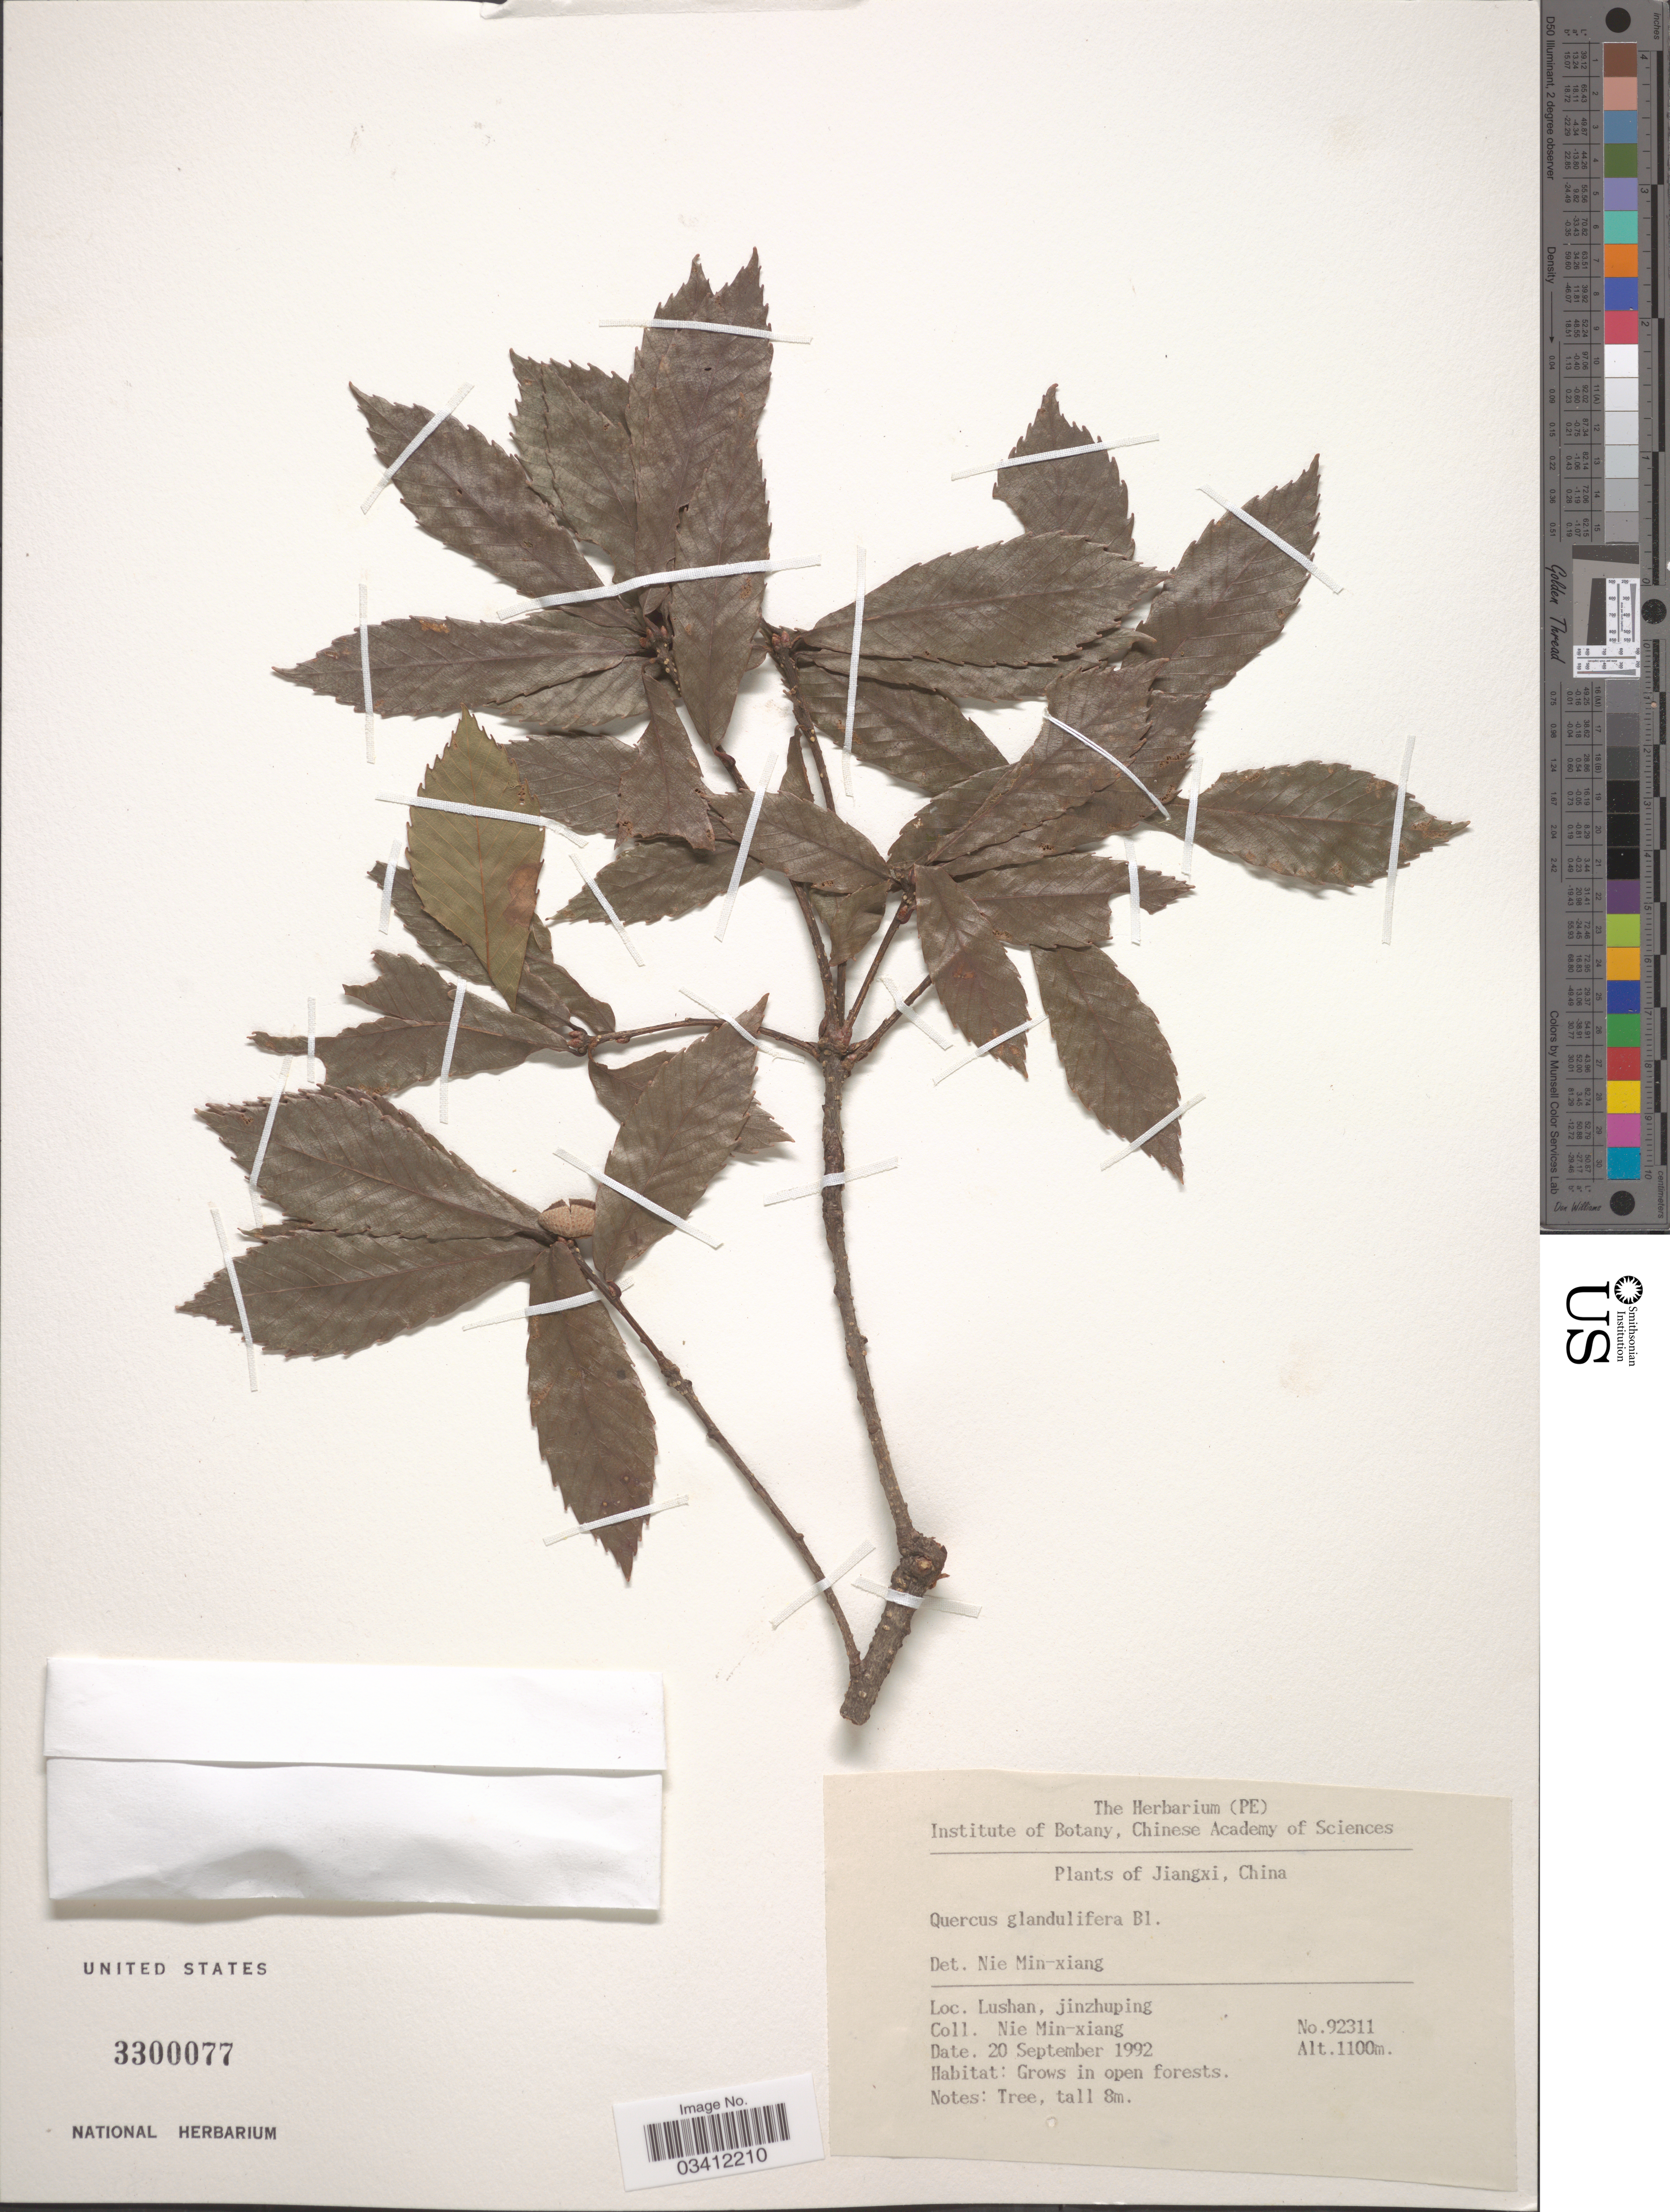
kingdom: Plantae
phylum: Tracheophyta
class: Magnoliopsida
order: Fagales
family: Fagaceae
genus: Quercus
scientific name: Quercus serrata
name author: Thunb.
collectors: M. Nie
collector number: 92311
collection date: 1992-09-20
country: China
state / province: Jiangxi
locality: Lushan, jinzhuping.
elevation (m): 1100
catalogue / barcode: US 3300077